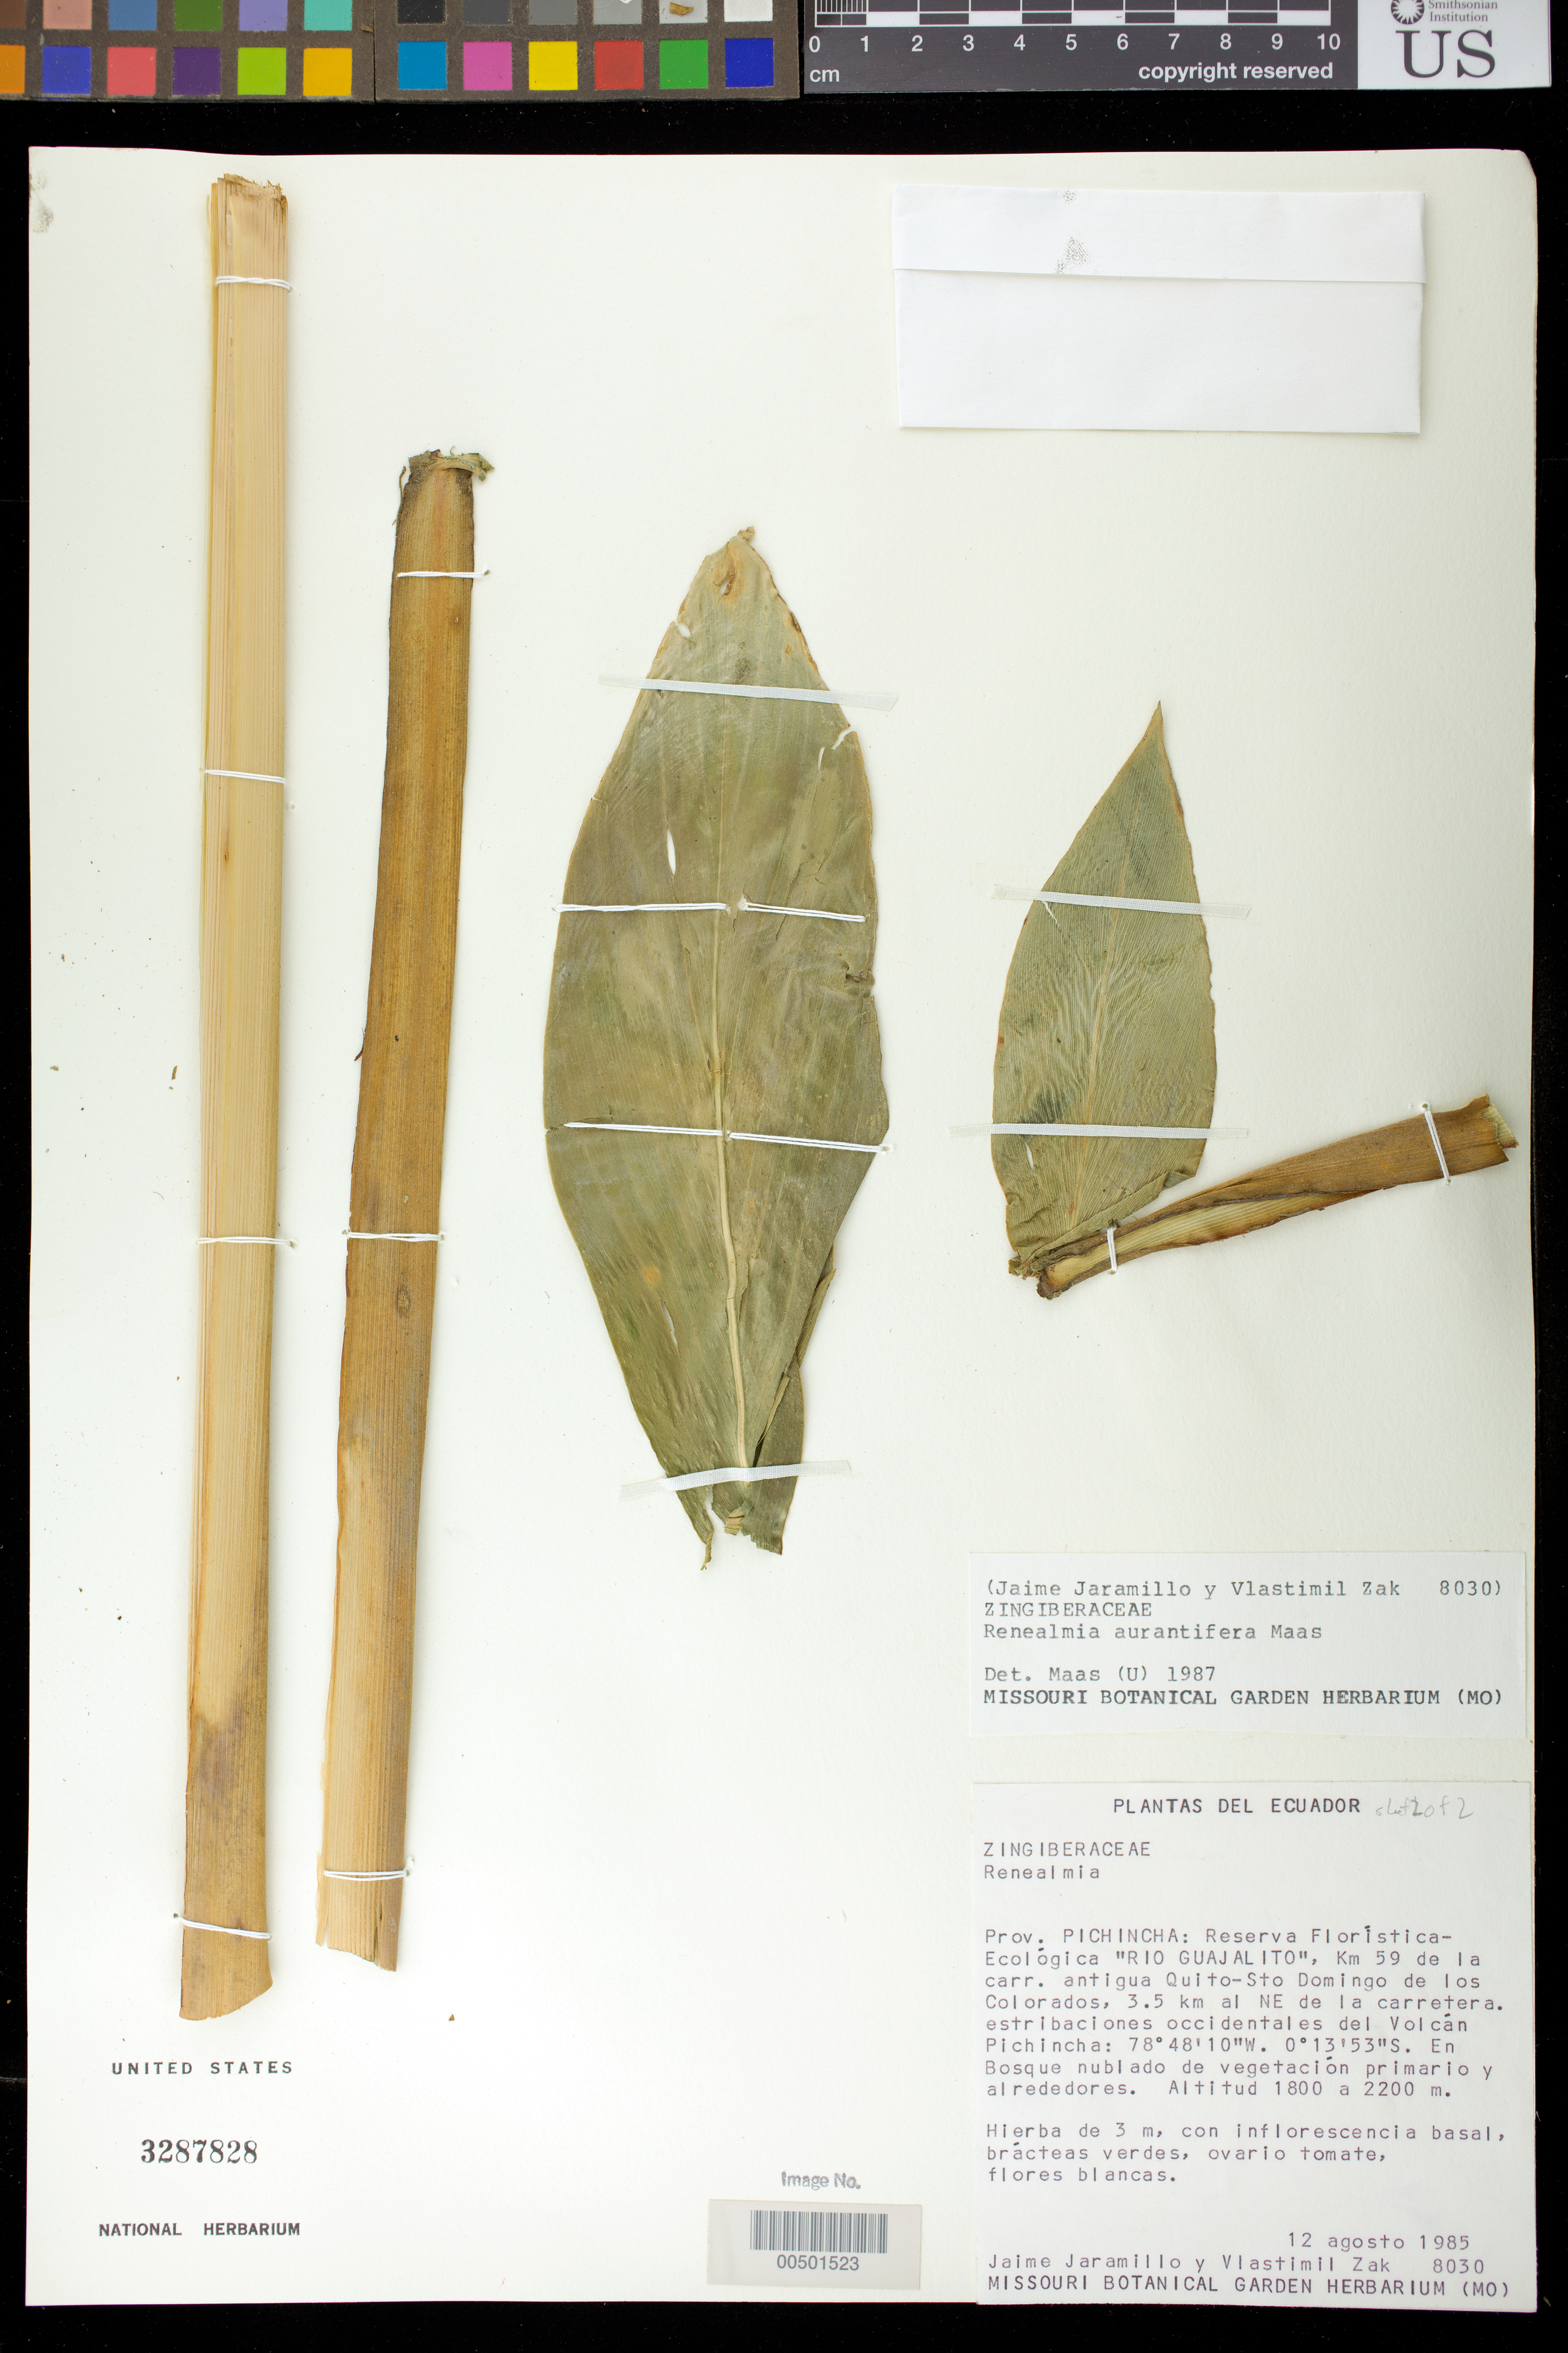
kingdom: Plantae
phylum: Tracheophyta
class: Liliopsida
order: Zingiberales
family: Zingiberaceae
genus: Renealmia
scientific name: Renealmia aurantifera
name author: Maas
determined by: Maas, Paul J. M.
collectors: J. L. Jaramillo & V. Zak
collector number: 8030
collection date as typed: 12 Aug 1985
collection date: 1985-08-12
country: Ecuador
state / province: Pichincha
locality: Reserva floristica - ecologica "Rio guajalito", km 59 de la carr. antigua quito - sto. domingo de los Colorados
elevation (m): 1800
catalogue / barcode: US 3287828